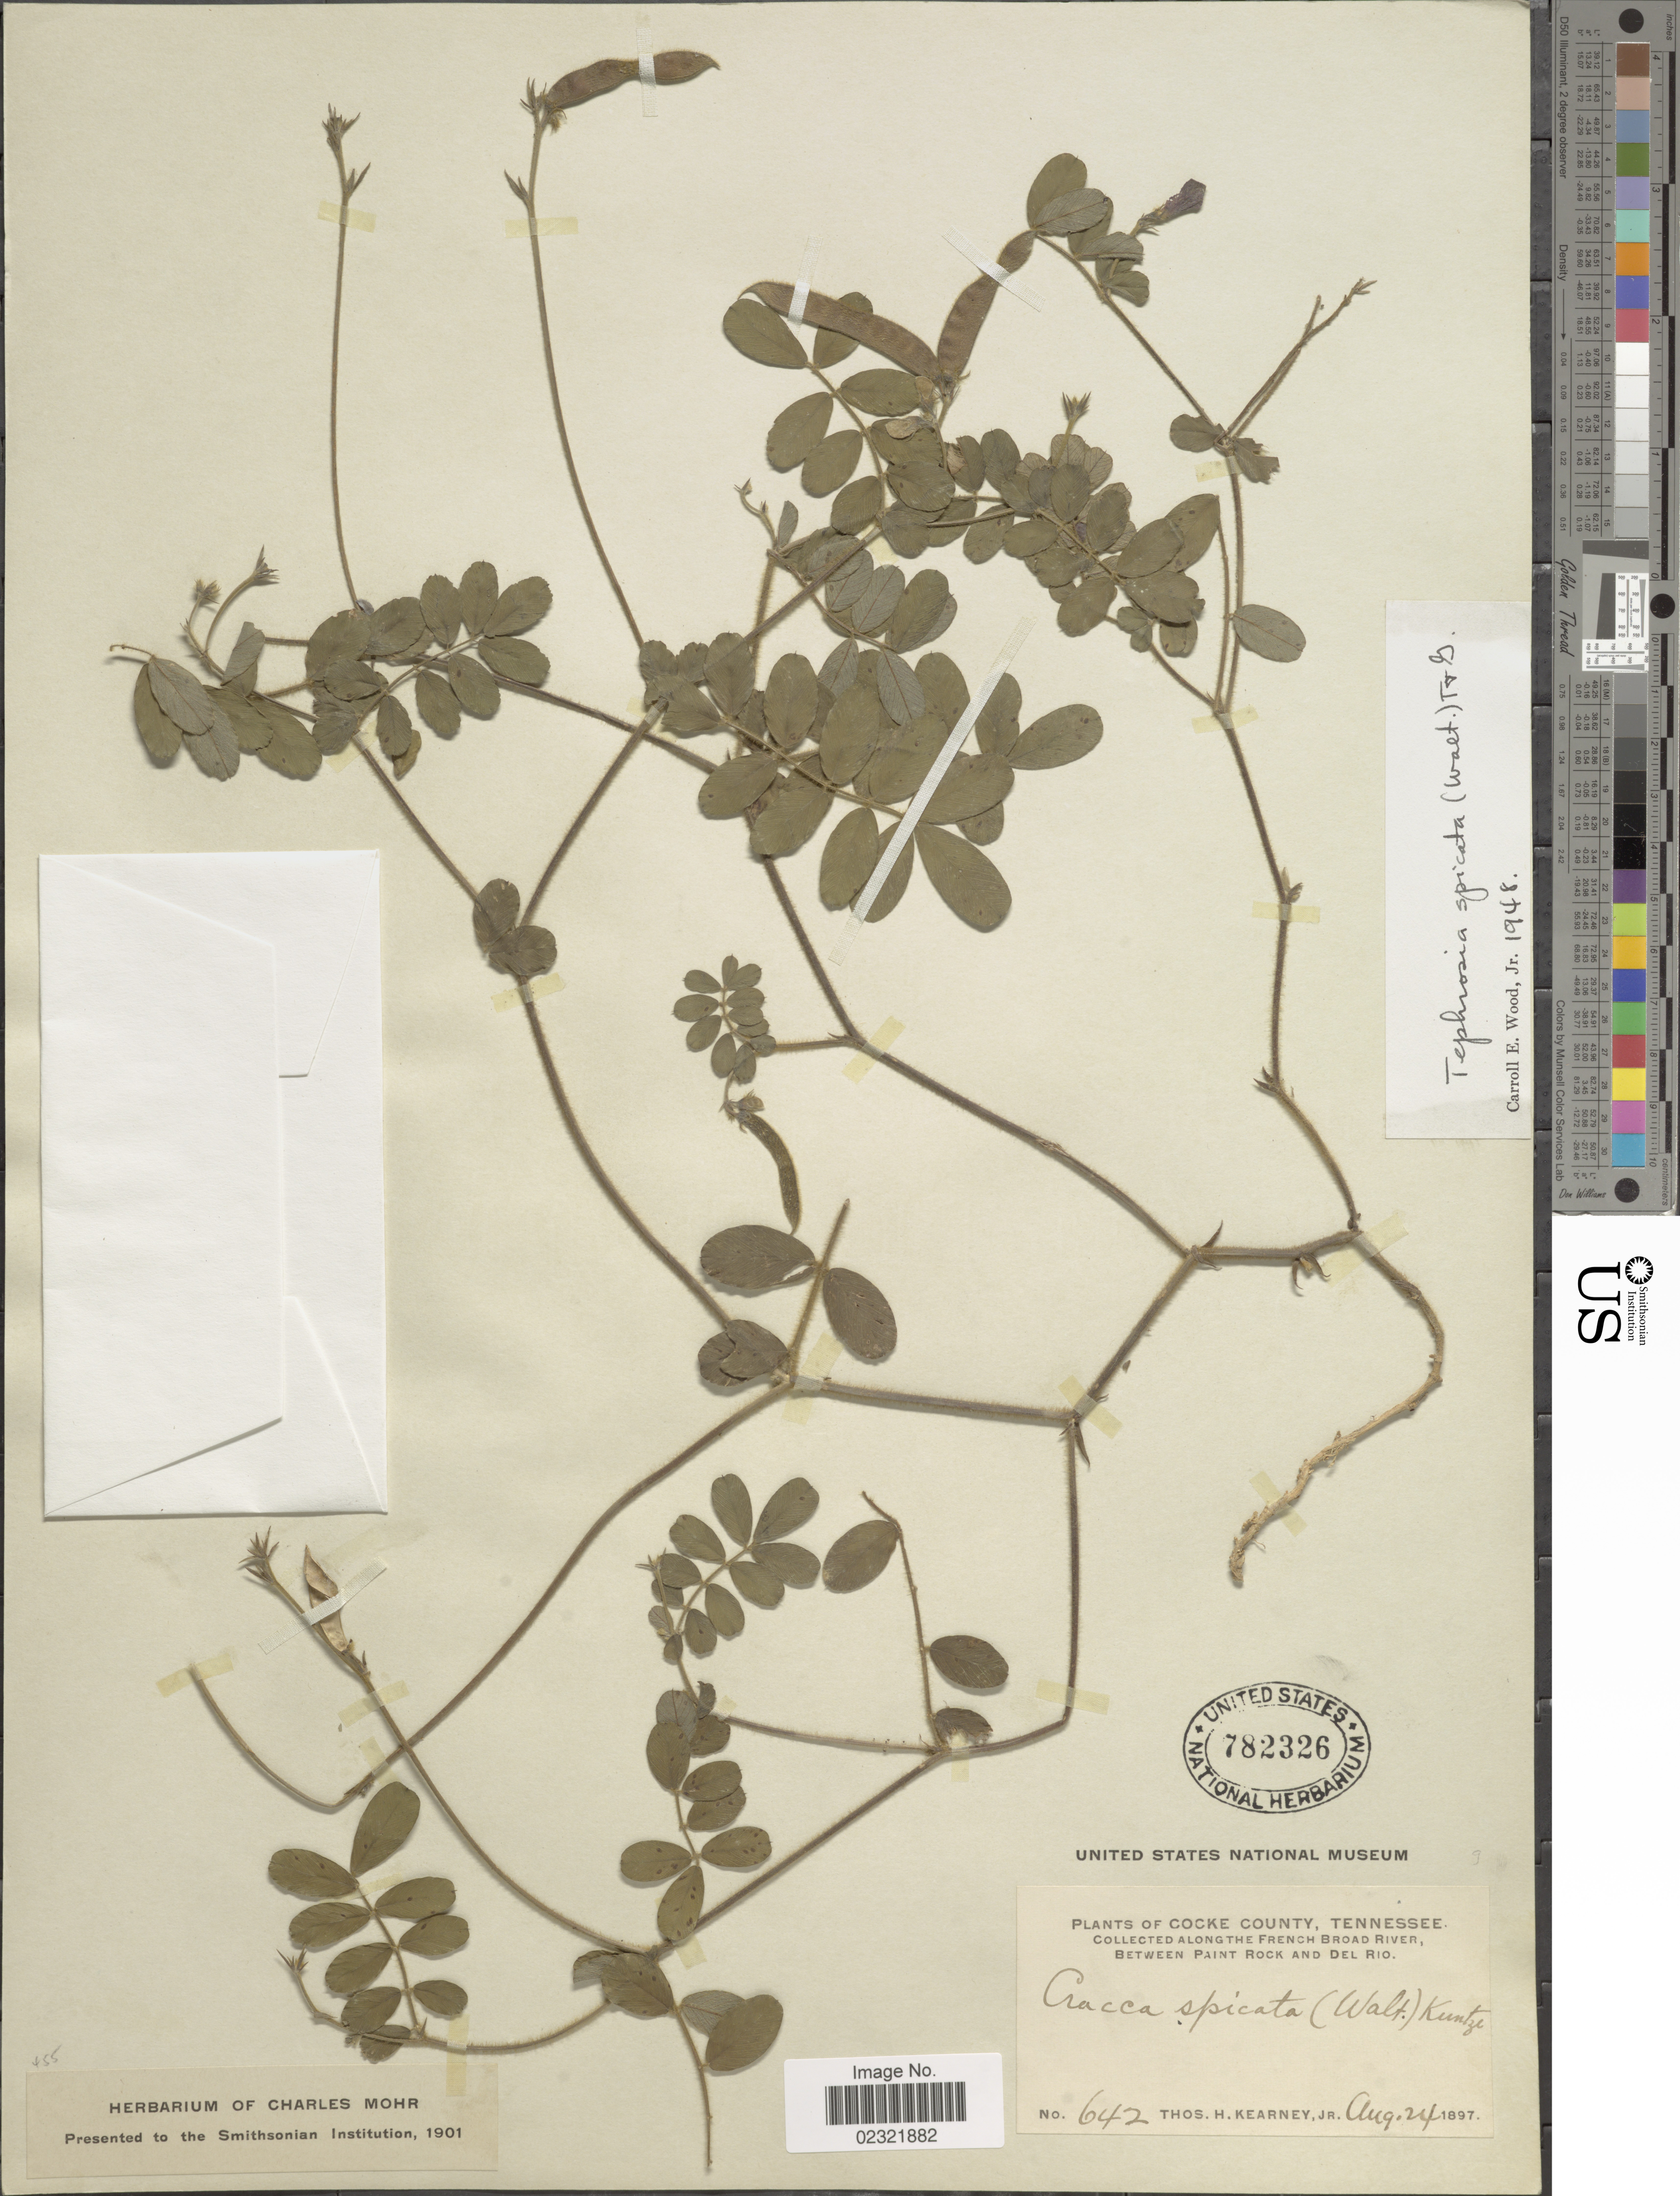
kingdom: Plantae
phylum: Tracheophyta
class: Magnoliopsida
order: Fabales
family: Fabaceae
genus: Tephrosia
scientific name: Tephrosia spicata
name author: (Walter) Torr. & A. Gray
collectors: T. H. Kearney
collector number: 642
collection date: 1897-08-24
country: United States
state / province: Tennessee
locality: Cocke County, Along the French Broad River, between Paint Rock and Del Rio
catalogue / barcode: US 782326